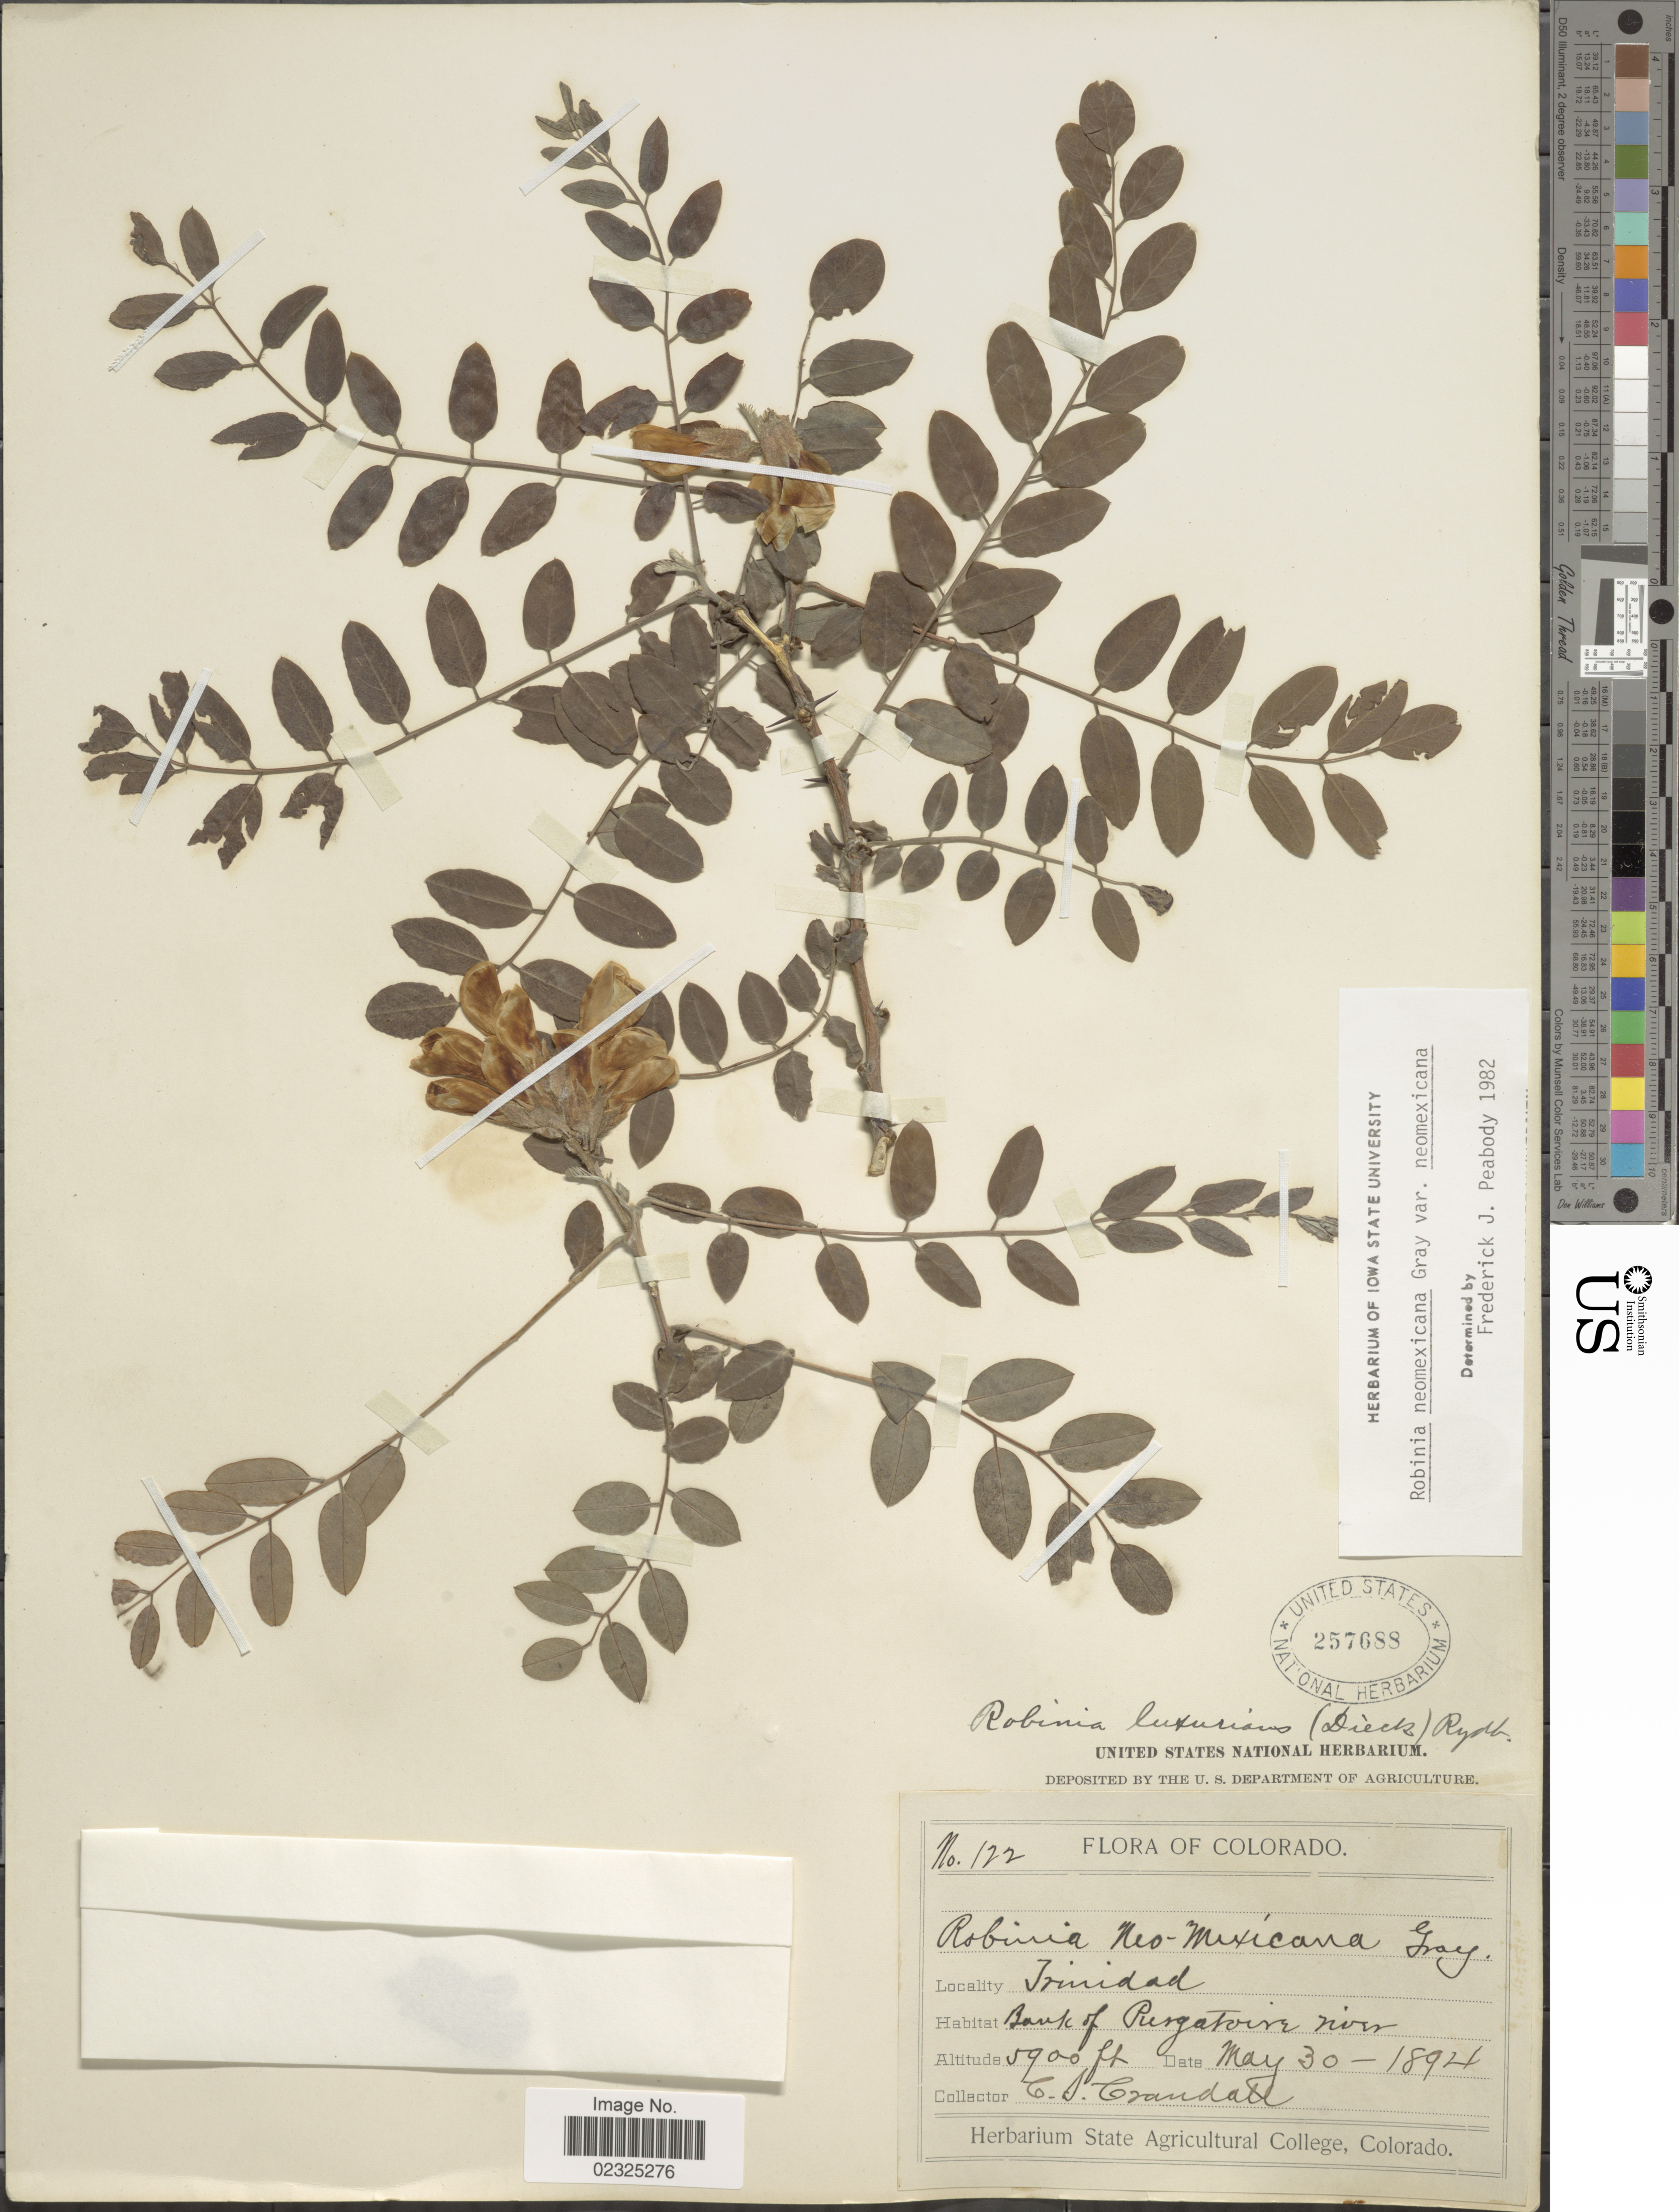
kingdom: Plantae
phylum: Tracheophyta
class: Magnoliopsida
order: Fabales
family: Fabaceae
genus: Robinia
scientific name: Robinia luxurians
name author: (Dieck) Rydb.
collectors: C. Crandall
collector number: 122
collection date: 1894-05-30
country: United States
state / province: Colorado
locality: Trinidad, bank of Purgatoire river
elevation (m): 1798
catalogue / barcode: US 257688